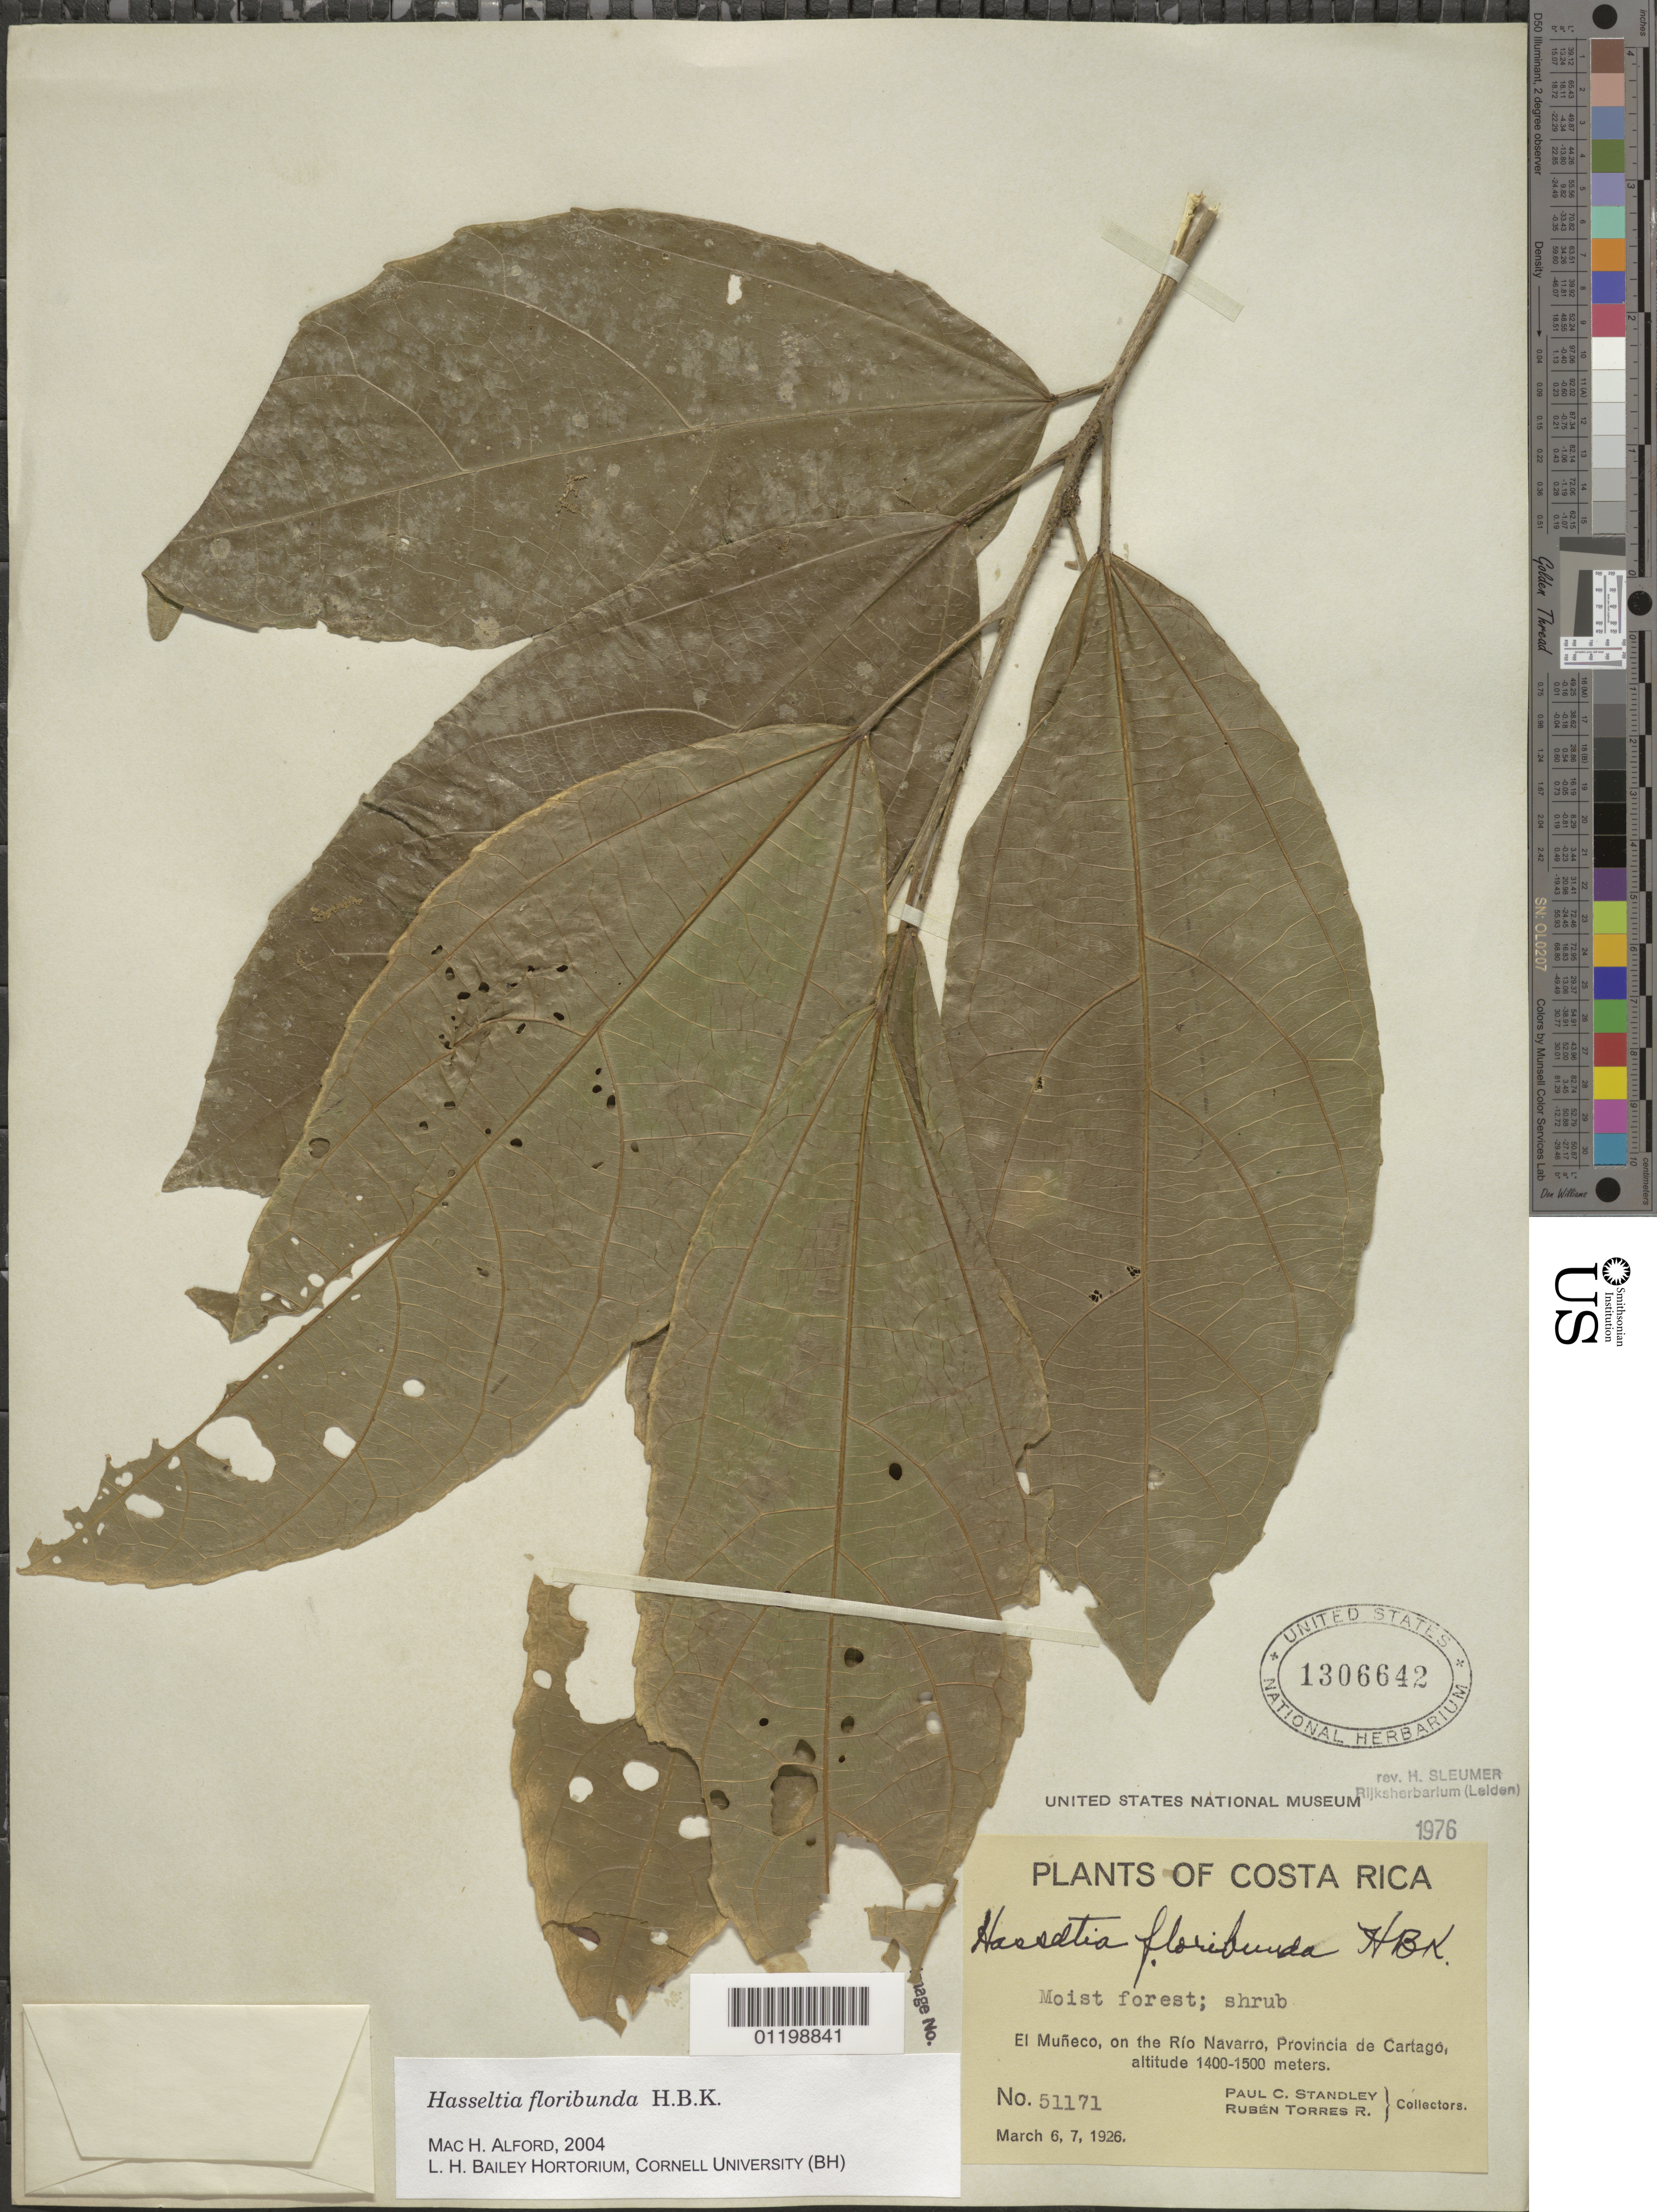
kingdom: Plantae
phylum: Tracheophyta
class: Magnoliopsida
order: Malpighiales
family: Salicaceae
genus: Hasseltia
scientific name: Hasseltia floribunda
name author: Kunth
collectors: P. C. Standley & R. Torres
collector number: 51171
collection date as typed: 06 Mar 1926 and 07 Mar 1926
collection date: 1926-03-06,1926-03-07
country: Costa Rica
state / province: Cartago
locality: El Muneco, on Rio Navarro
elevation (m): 1400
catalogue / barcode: US 1306642